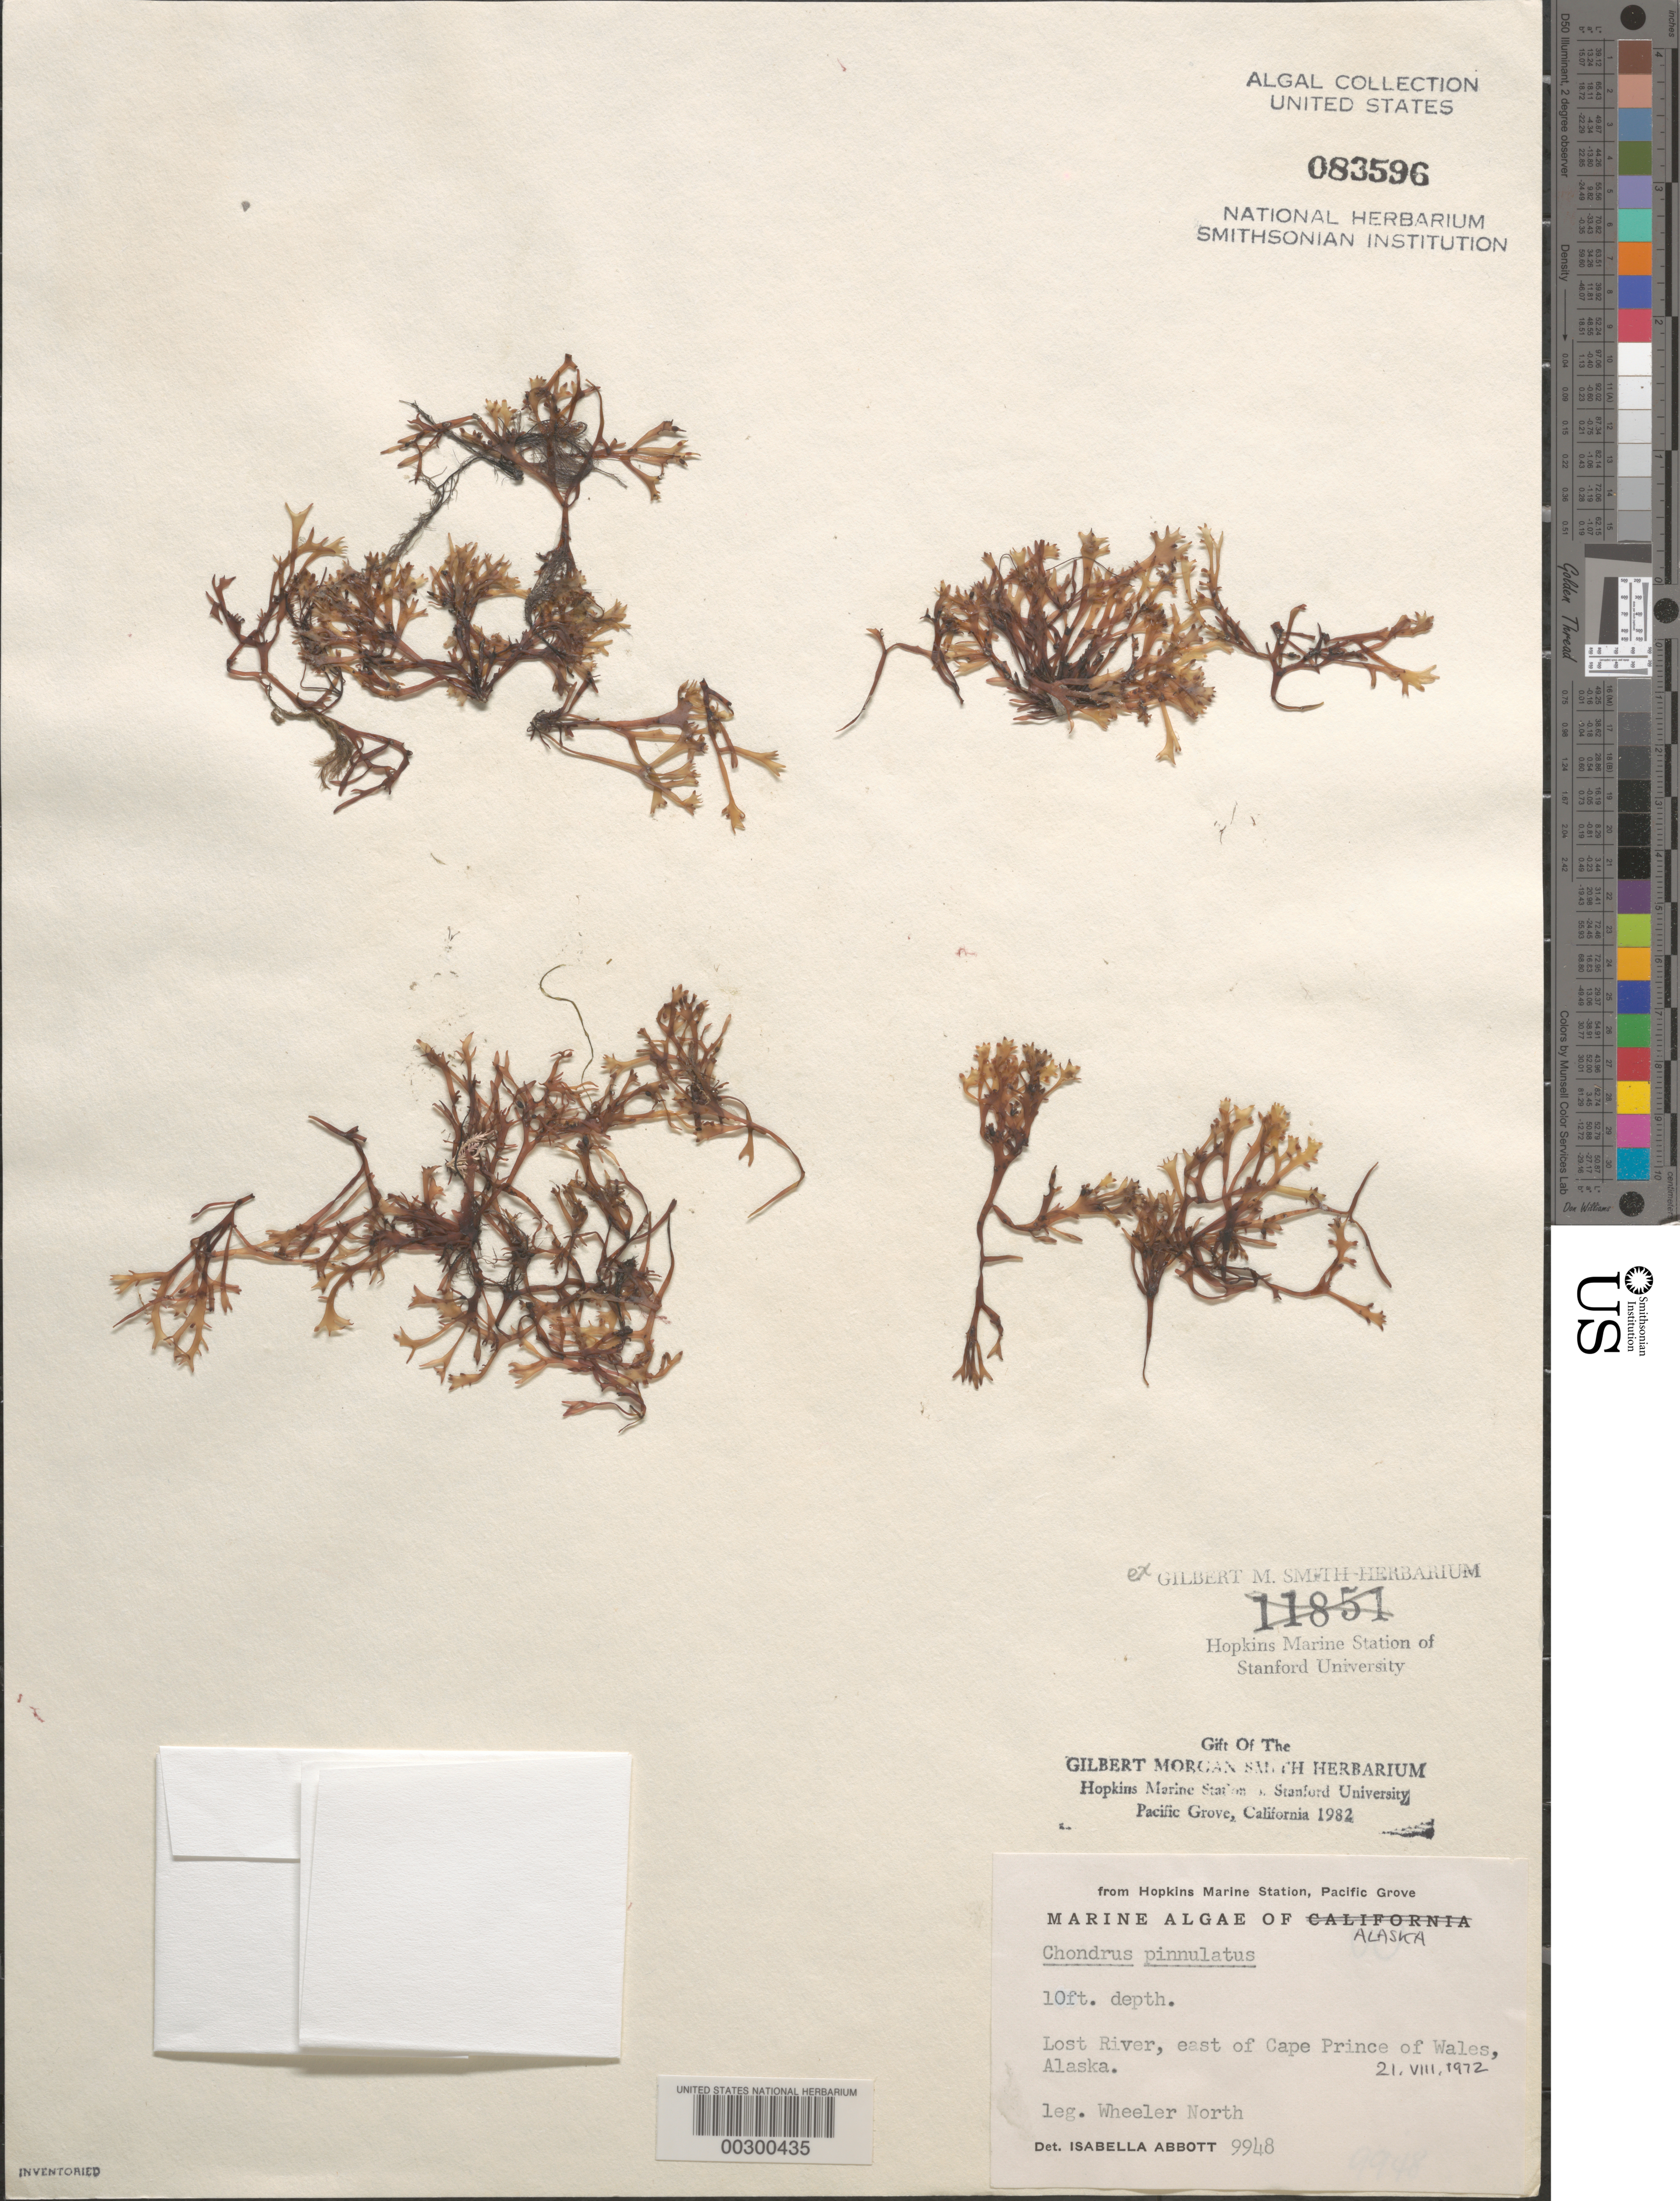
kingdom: Plantae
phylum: Rhodophyta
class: Florideophyceae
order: Gigartinales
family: Gigartinaceae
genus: Chondrus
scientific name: Chondrus pinnulatus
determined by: Abbott, Isabella A.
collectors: W. North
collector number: IAA 9948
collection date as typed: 21 Aug 1972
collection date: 1972-08-21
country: United States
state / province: Alaska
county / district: Nome Division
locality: Lost River, east of Cape Prince of Wales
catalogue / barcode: US 83596